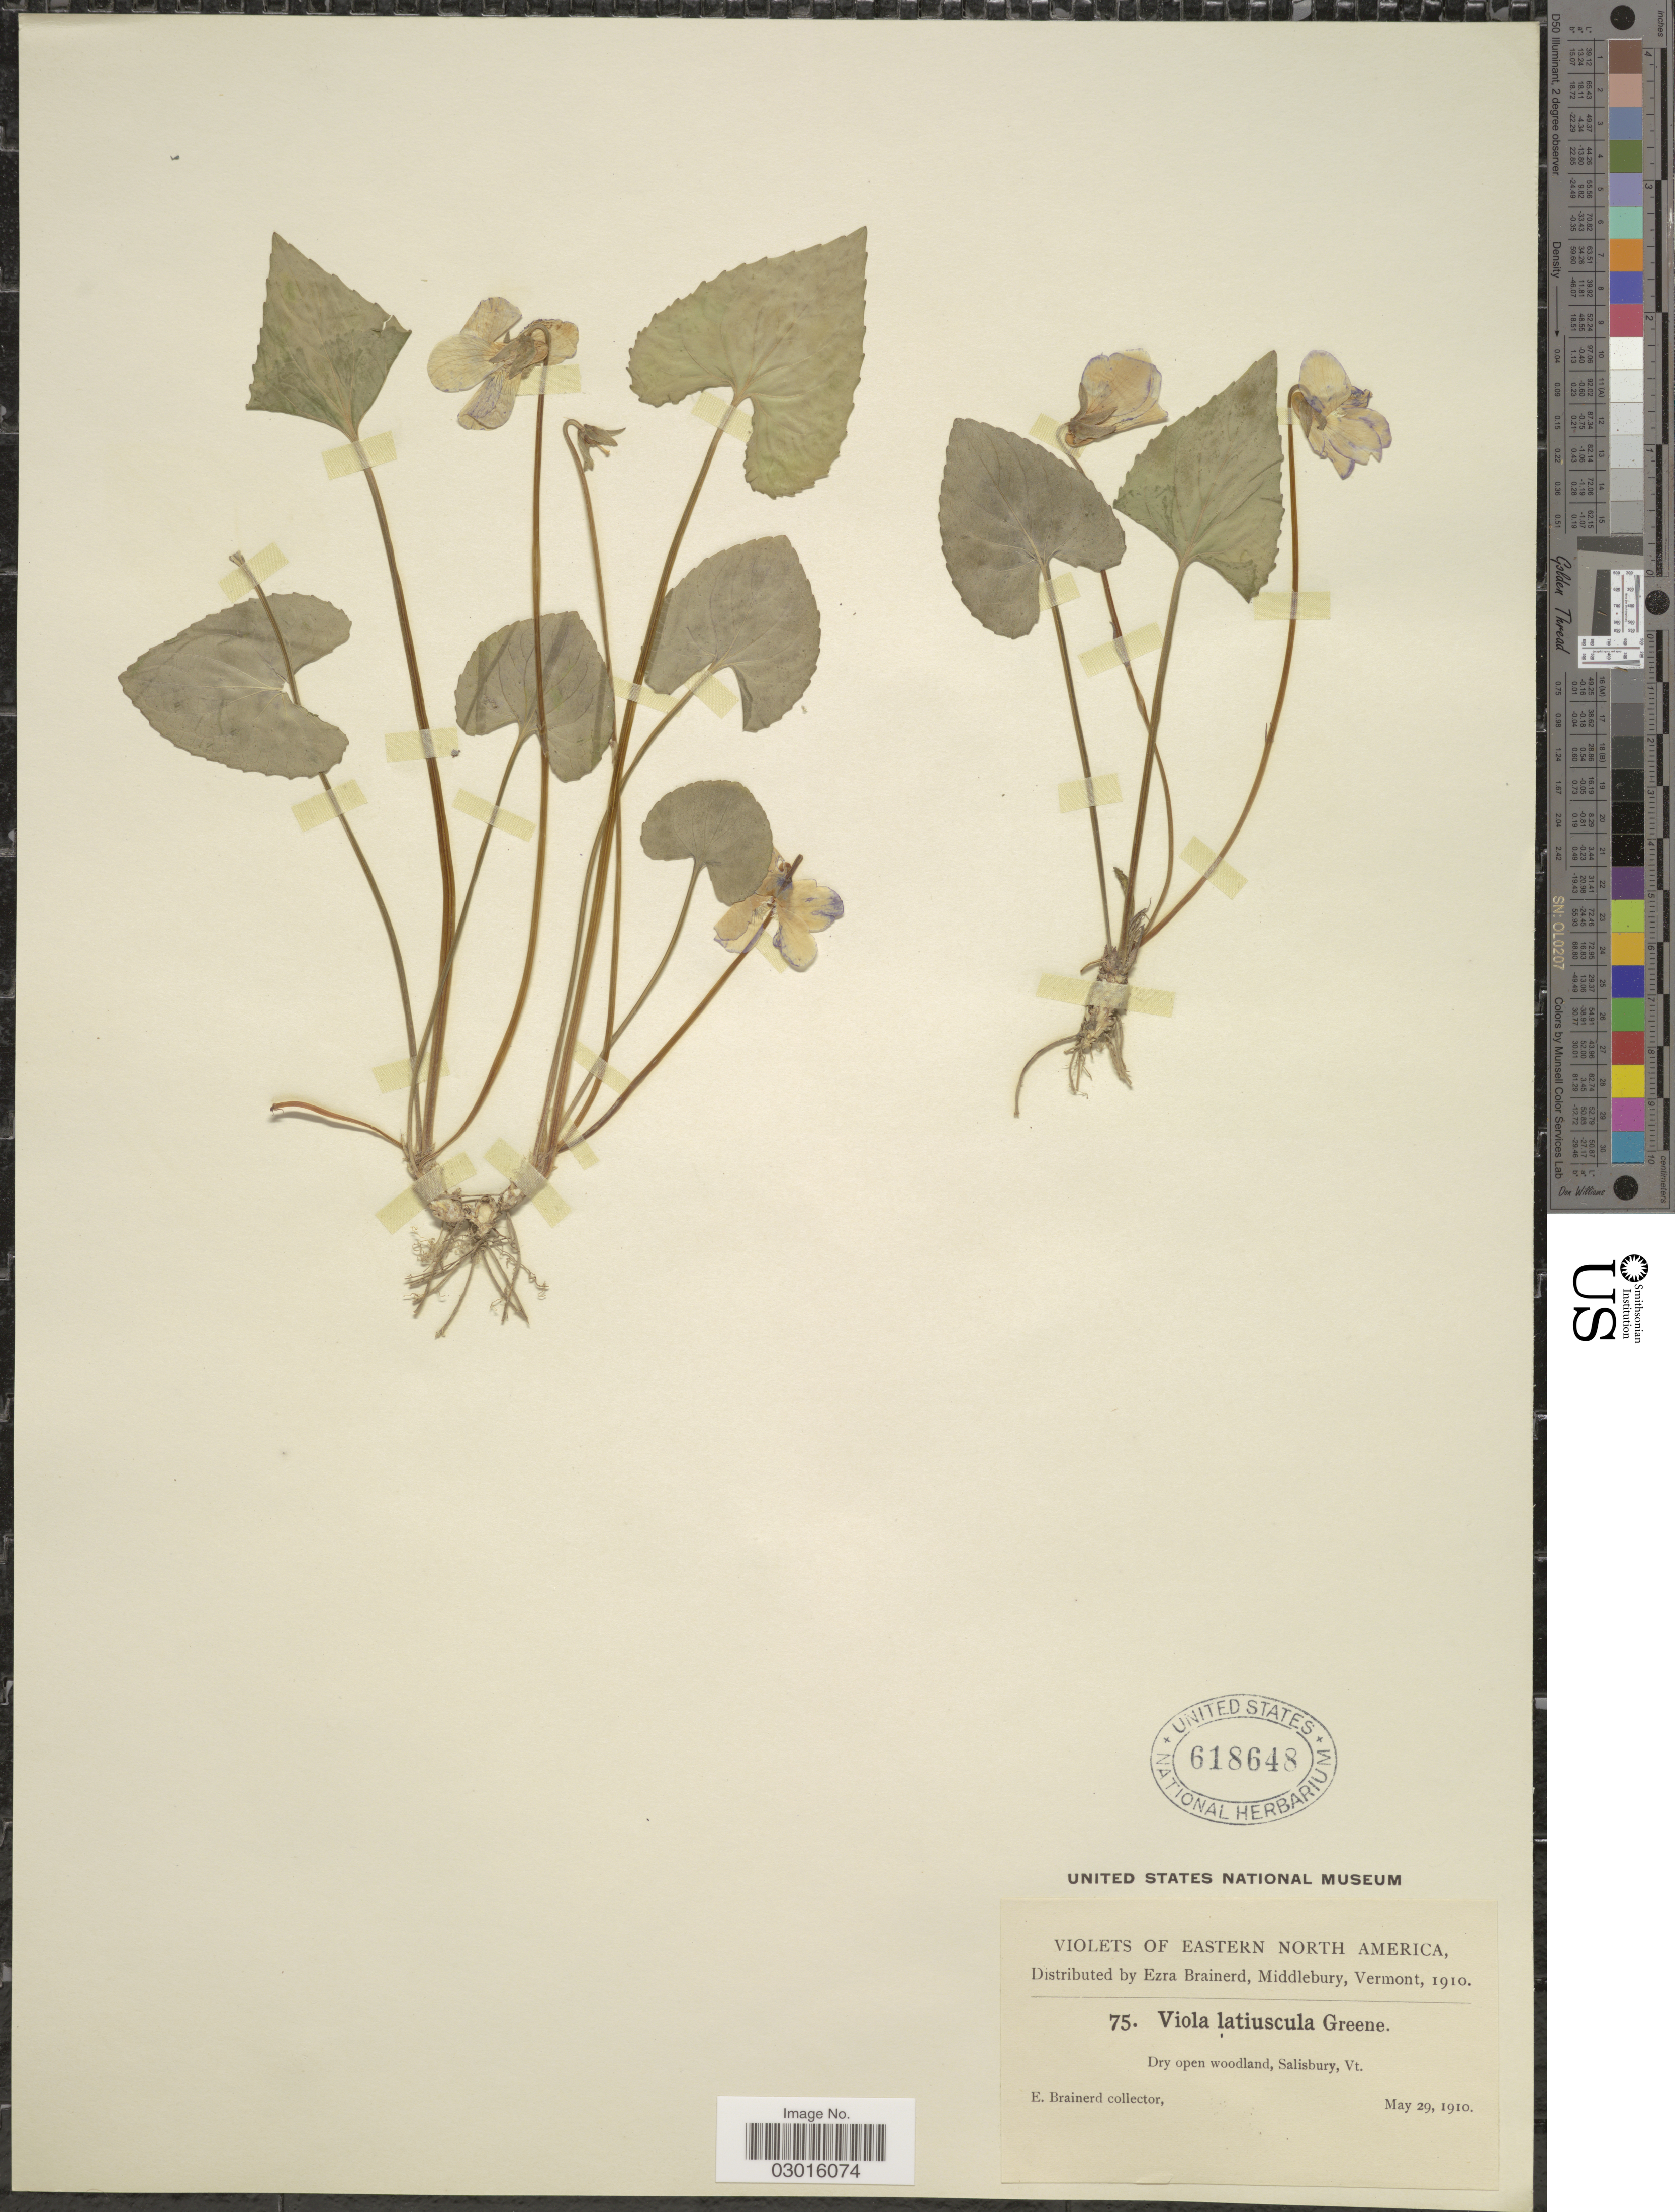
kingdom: Plantae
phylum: Tracheophyta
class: Magnoliopsida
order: Malpighiales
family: Violaceae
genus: Viola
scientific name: Viola latiuscula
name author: Greene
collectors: E. Brainerd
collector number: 75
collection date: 1910-05-29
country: United States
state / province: Vermont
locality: Eastern North America, Dry open woodland, Salisbury.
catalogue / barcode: US 618648